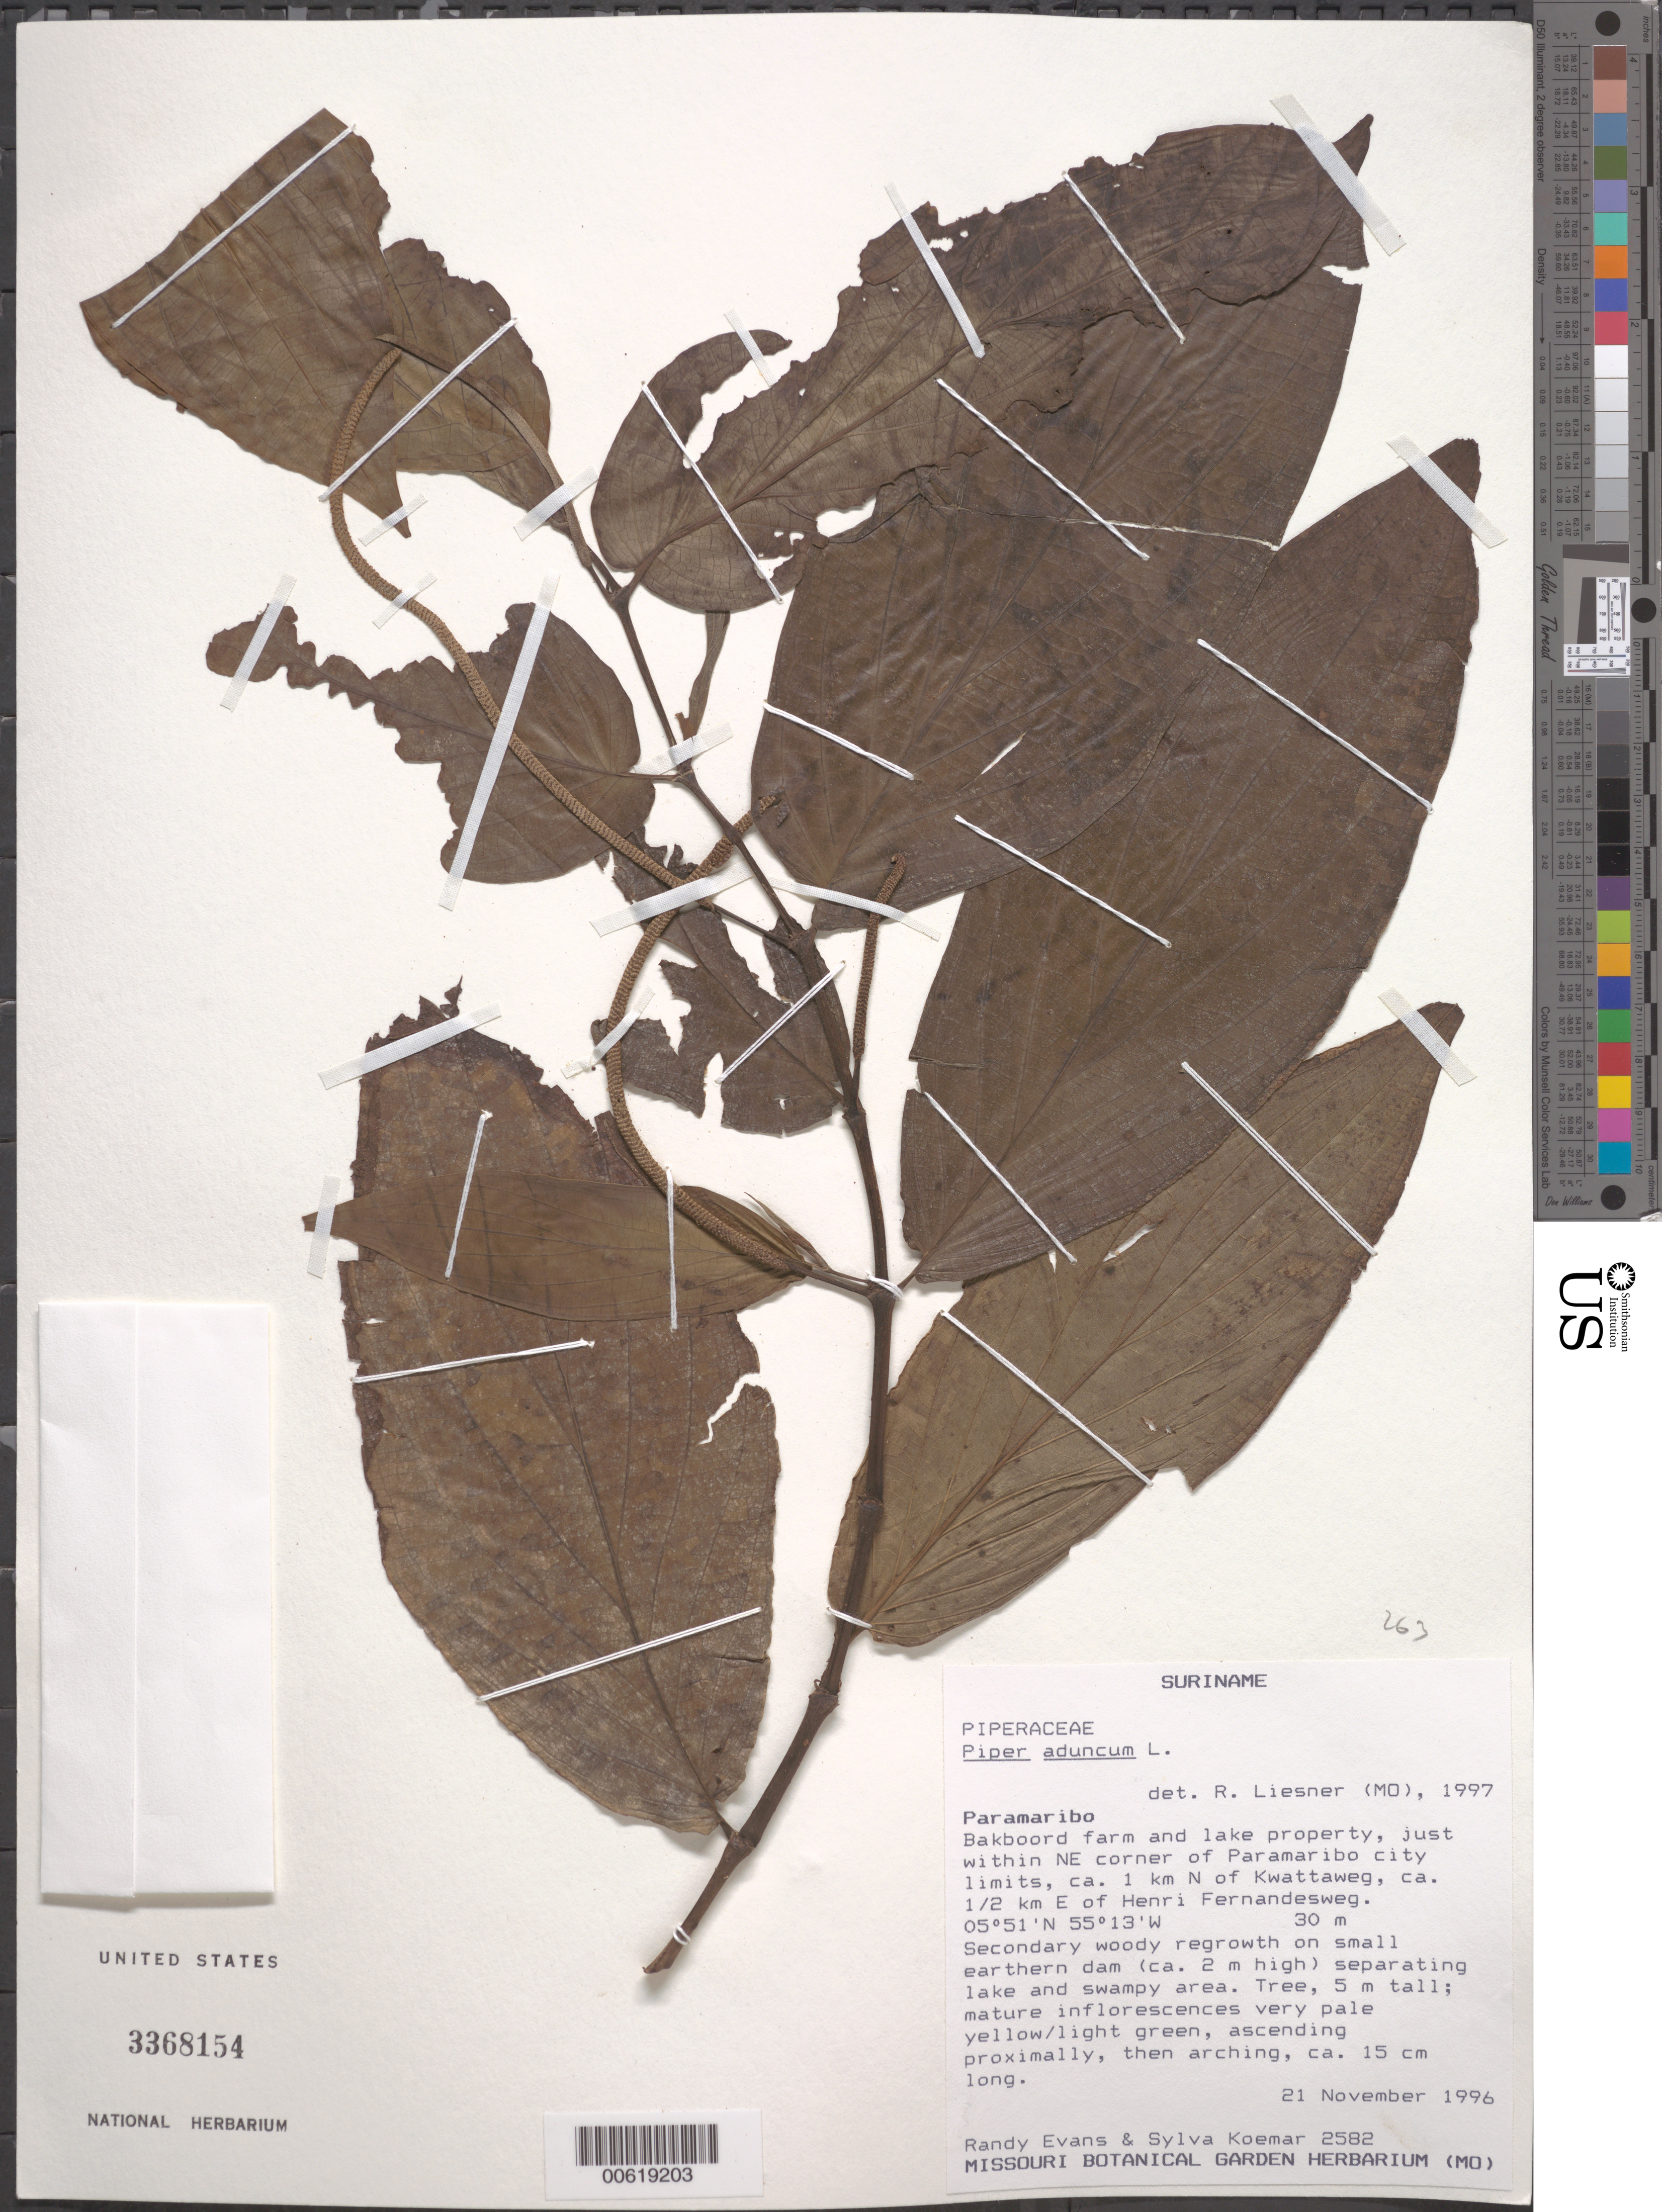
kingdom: Plantae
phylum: Tracheophyta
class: Magnoliopsida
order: Piperales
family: Piperaceae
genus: Piper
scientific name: Piper aduncum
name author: L.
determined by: Liesner, R. L.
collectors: R. Evans & S. Koemar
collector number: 2582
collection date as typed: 21-Nov-96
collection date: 1996-11-21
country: Suriname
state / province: Paramaribo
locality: Bakboord farm and lake property, just within NE corner of Paramaribo city limits, ca. 1 km N of Kwattaweg, ca 1/2 km E of Henri Fernandesweg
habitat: Secondary woody regrowth on small earthen dam (ca. 2 m high) separating lake and swampy area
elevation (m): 30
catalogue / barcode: US 3368154